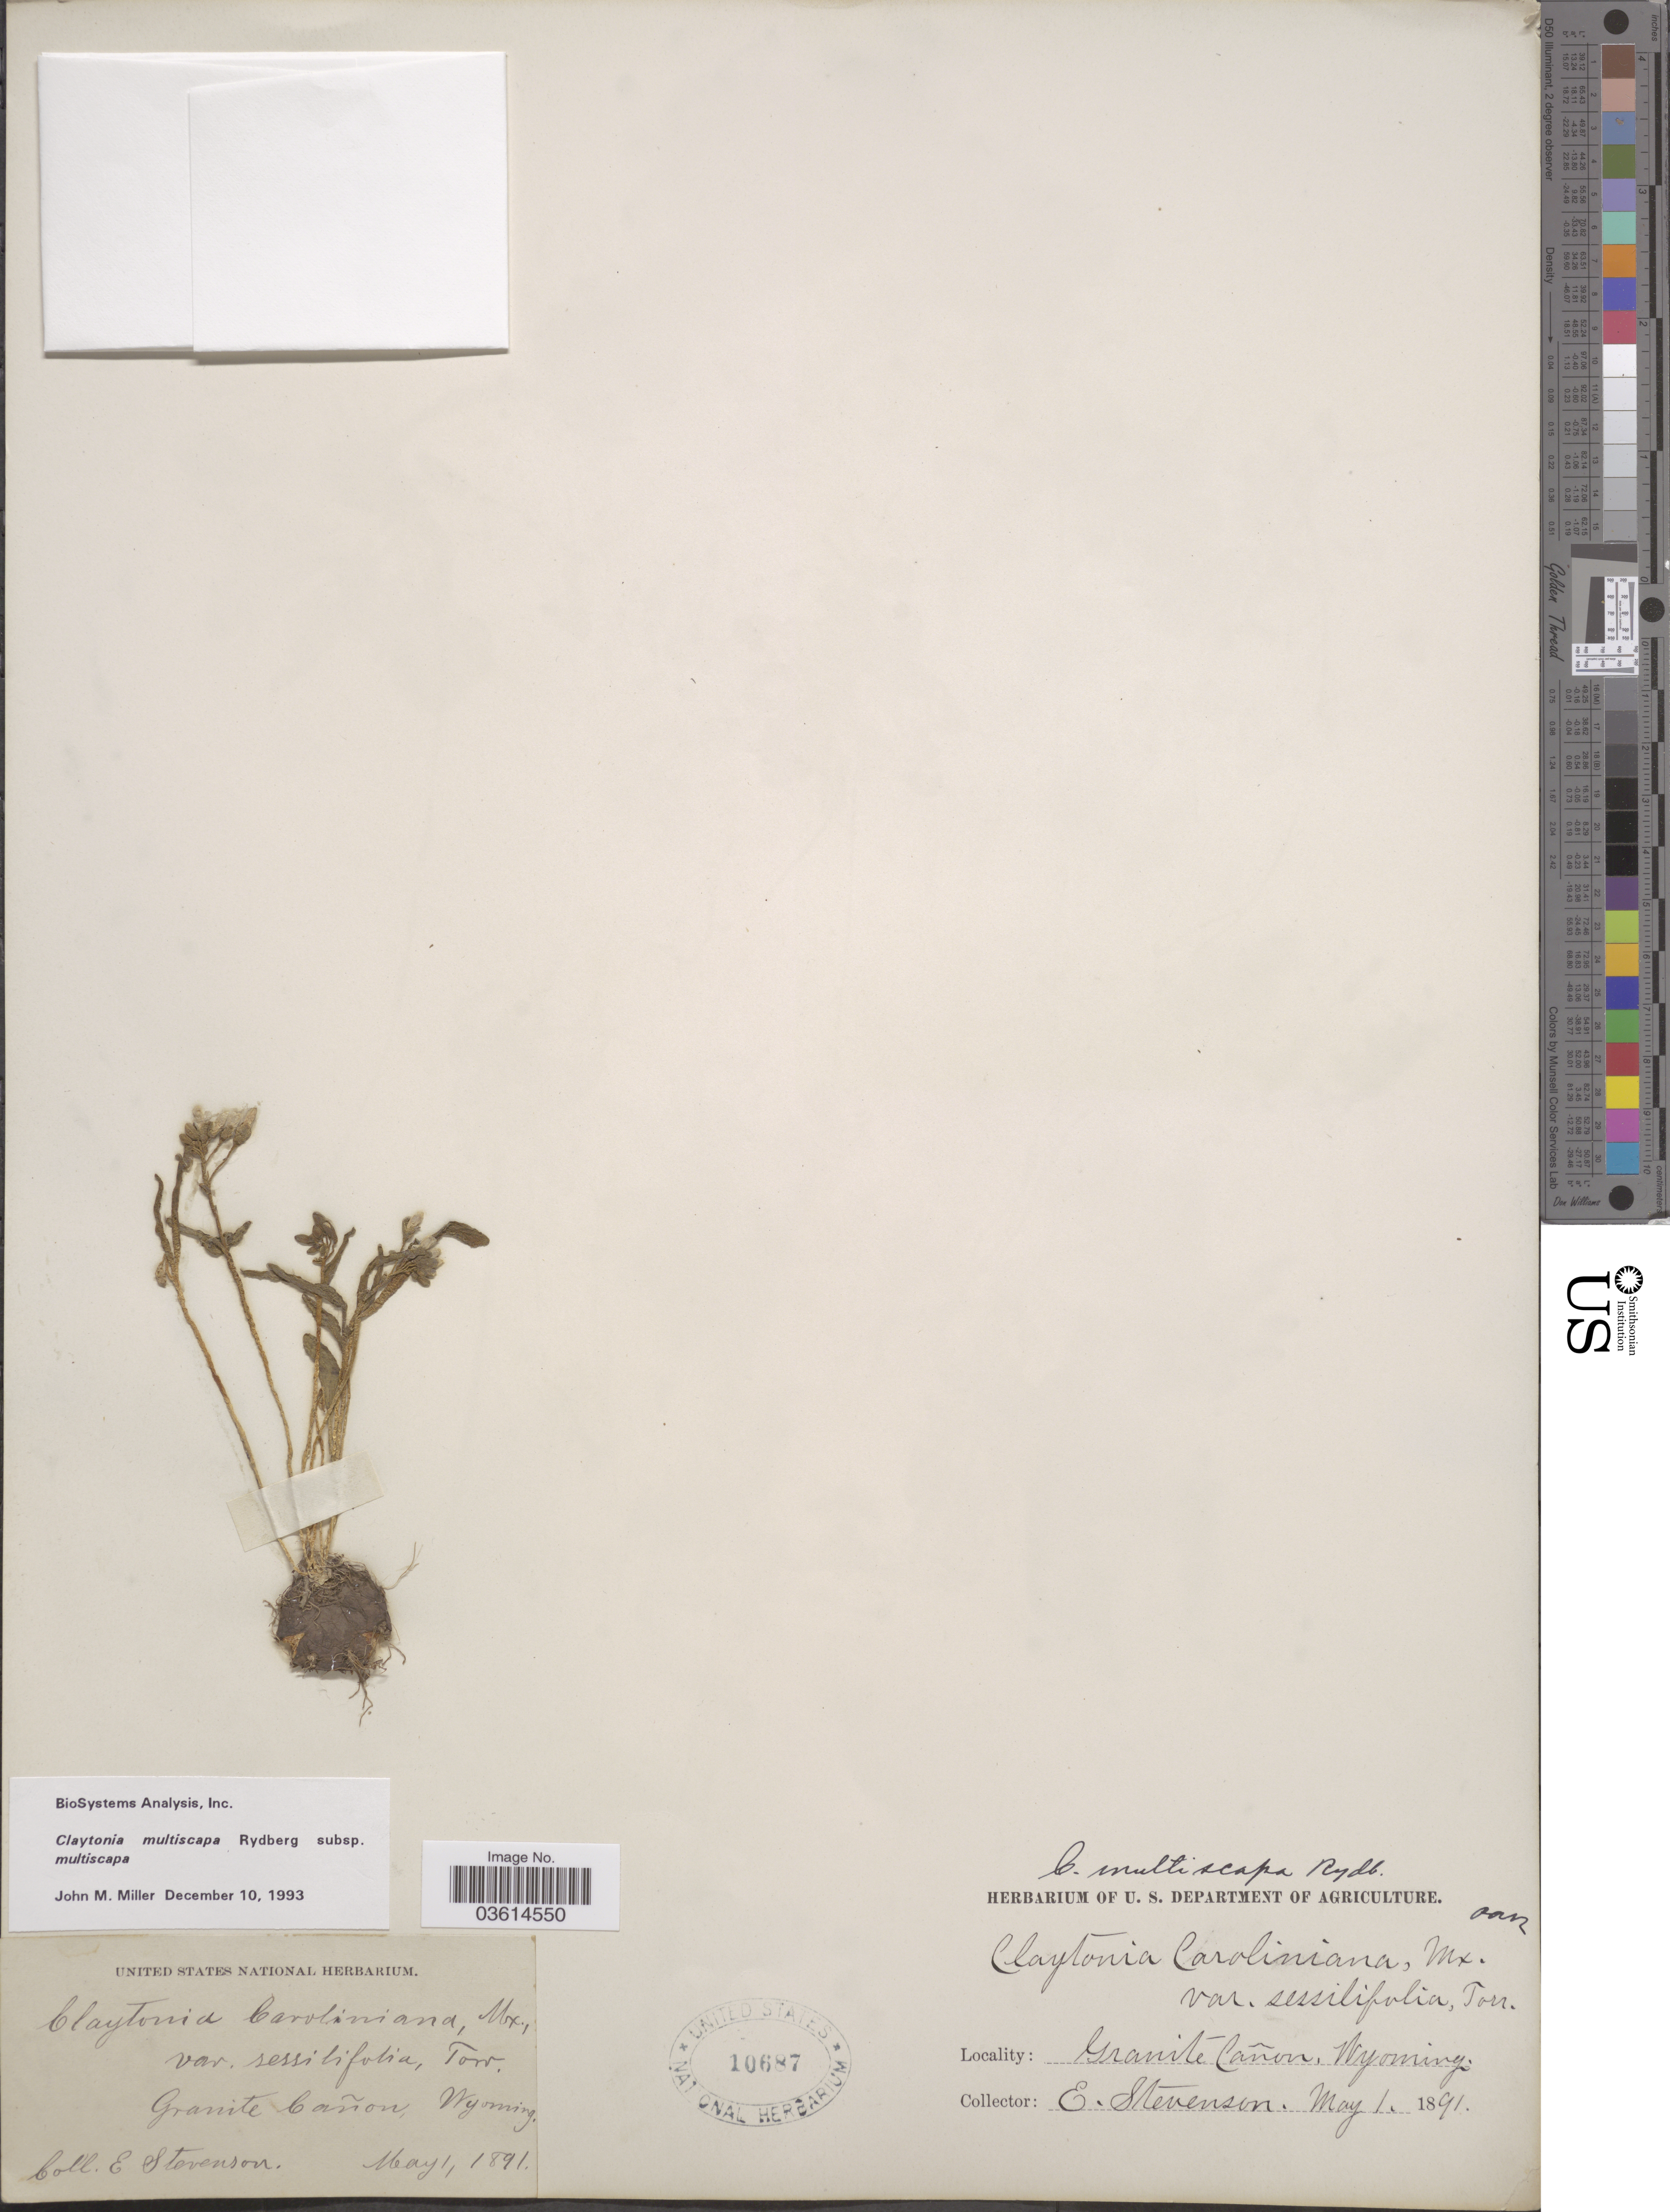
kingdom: Plantae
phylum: Tracheophyta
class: Magnoliopsida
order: Caryophyllales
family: Montiaceae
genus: Claytonia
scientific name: Claytonia multiscapa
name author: Rydb.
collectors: E. Stevenson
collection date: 1891-05-01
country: United States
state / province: Wyoming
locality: Granite Cañon.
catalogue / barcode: US 10687